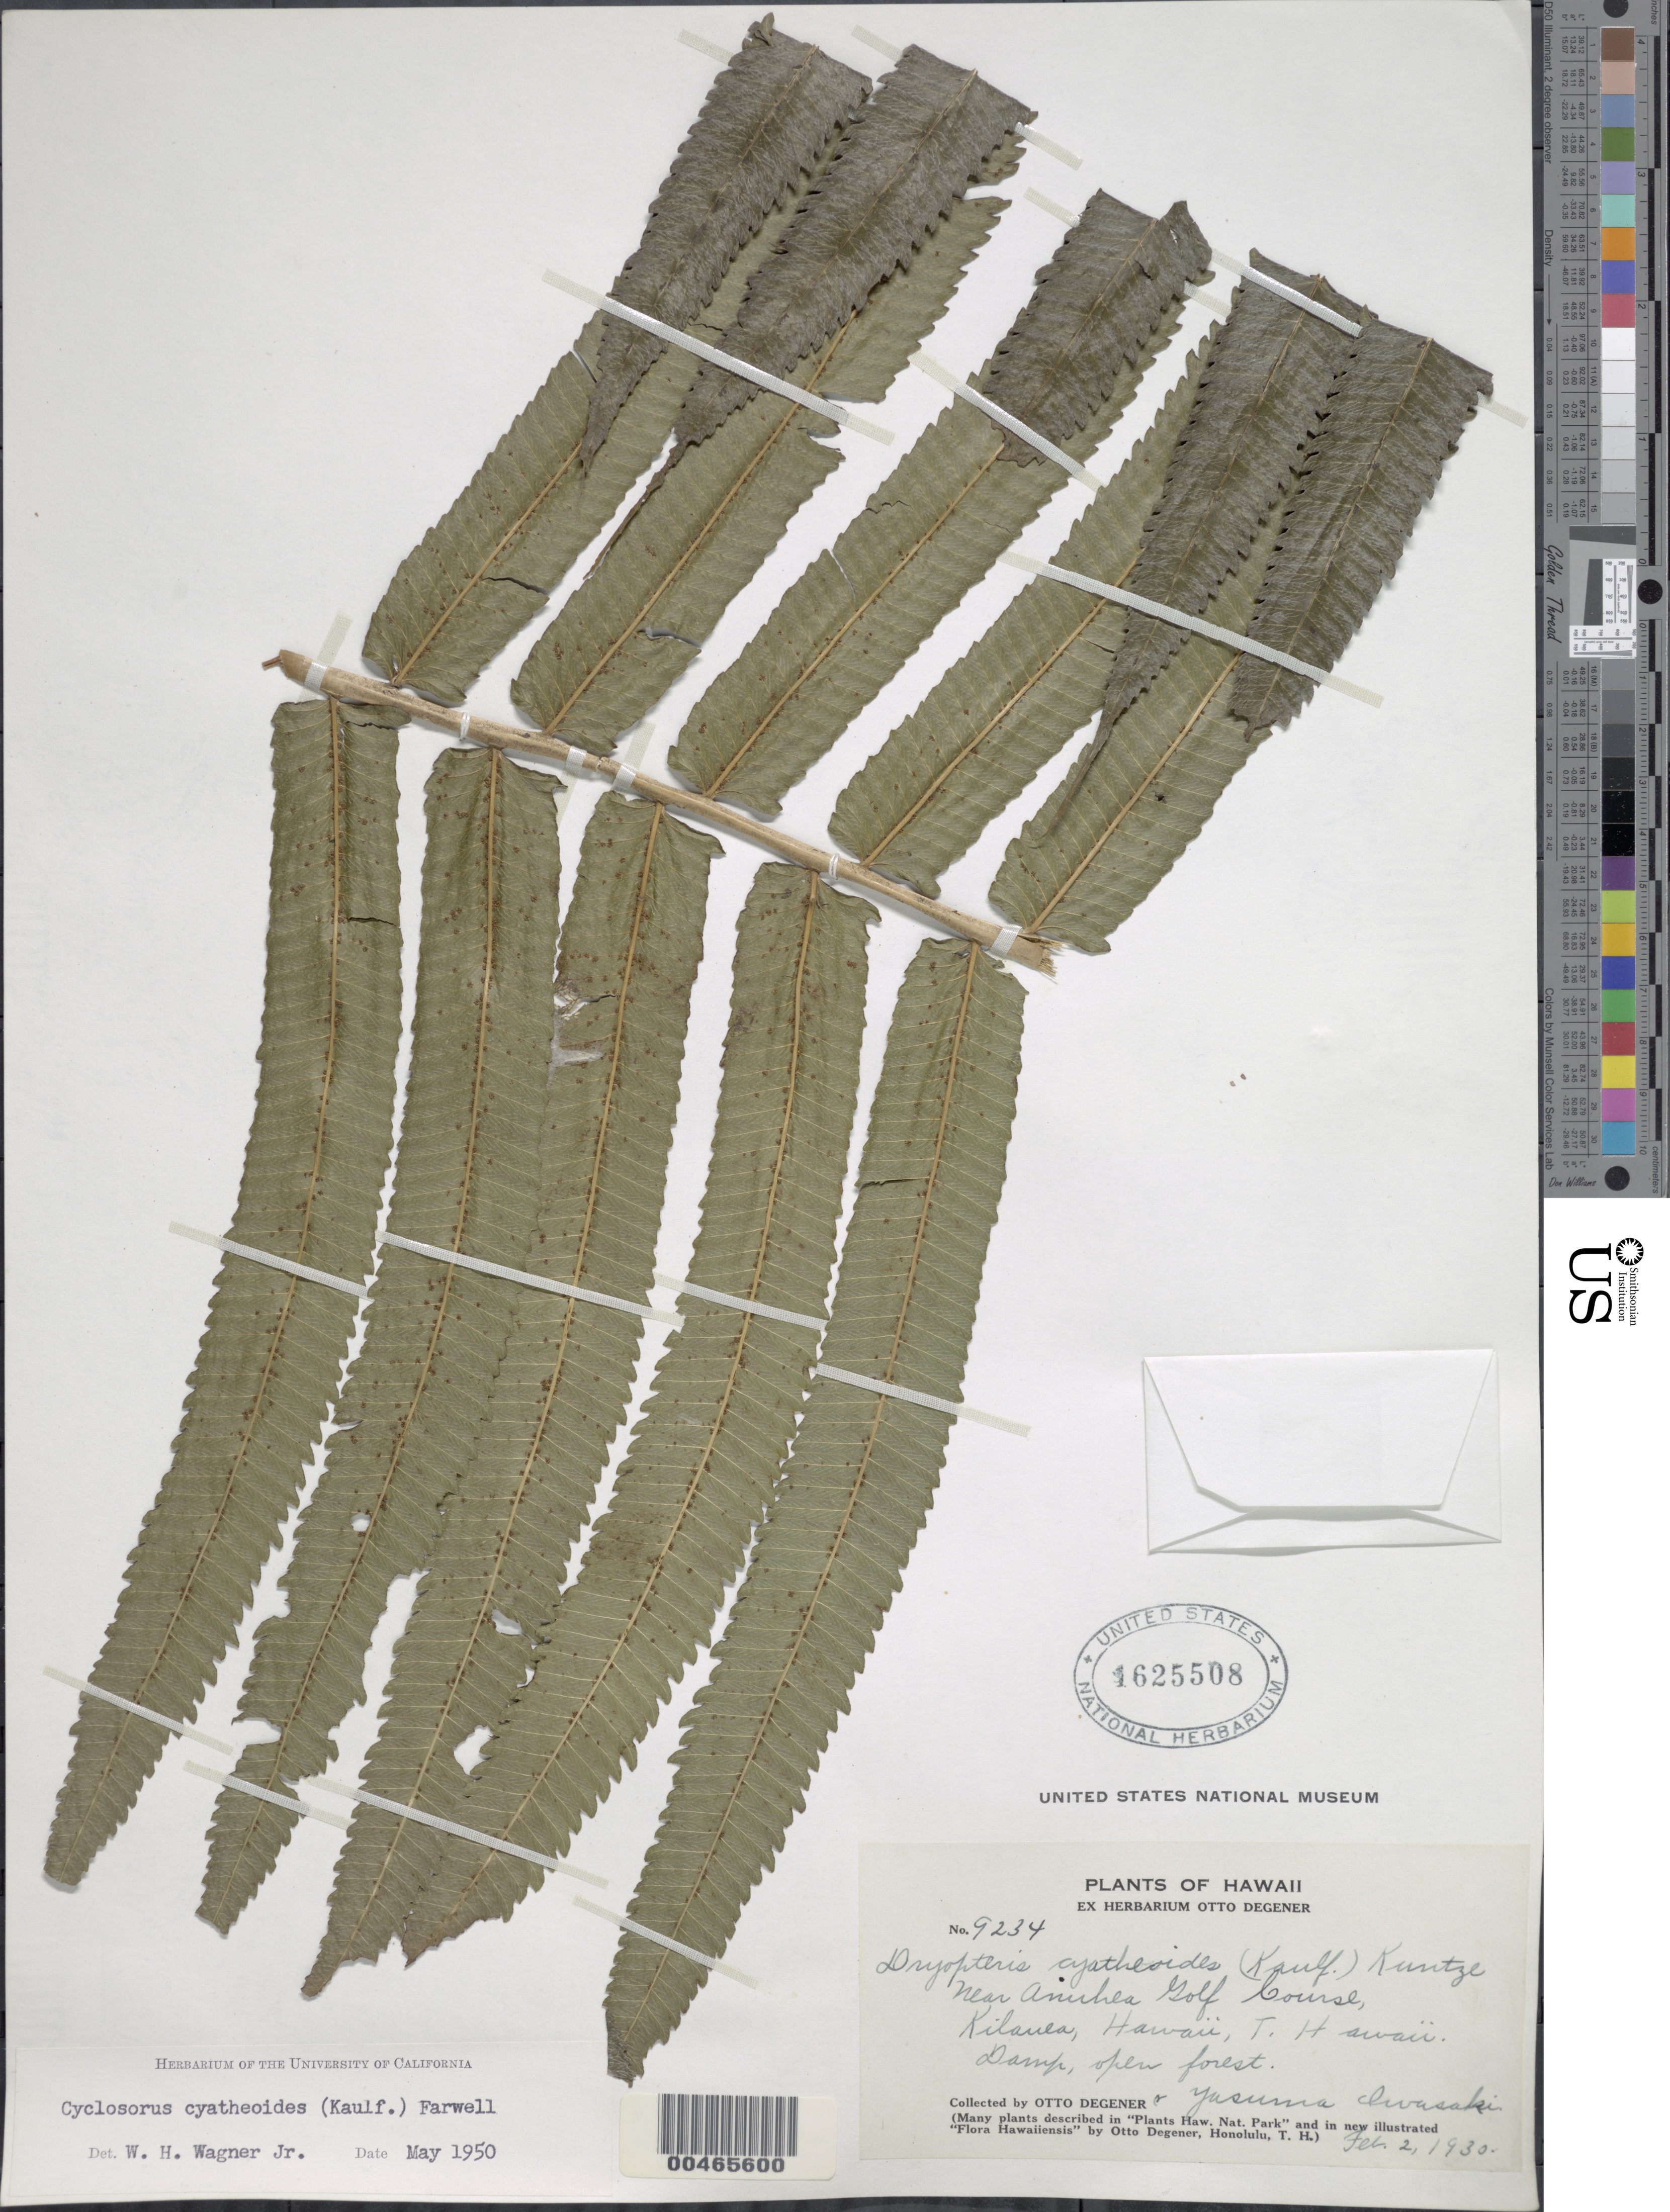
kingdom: Plantae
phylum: Tracheophyta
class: Polypodiopsida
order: Polypodiales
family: Thelypteridaceae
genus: Christella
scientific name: Christella cyatheoides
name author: (Kaulf.) Holttum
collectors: O. Degener & Y. Iwasaki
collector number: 9234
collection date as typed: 2 Feb 1930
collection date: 1930-02-02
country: United States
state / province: Hawaii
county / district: Hawaii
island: Hawaii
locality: Near Anuhea Golf Course, Kilauea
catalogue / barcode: US 1625508